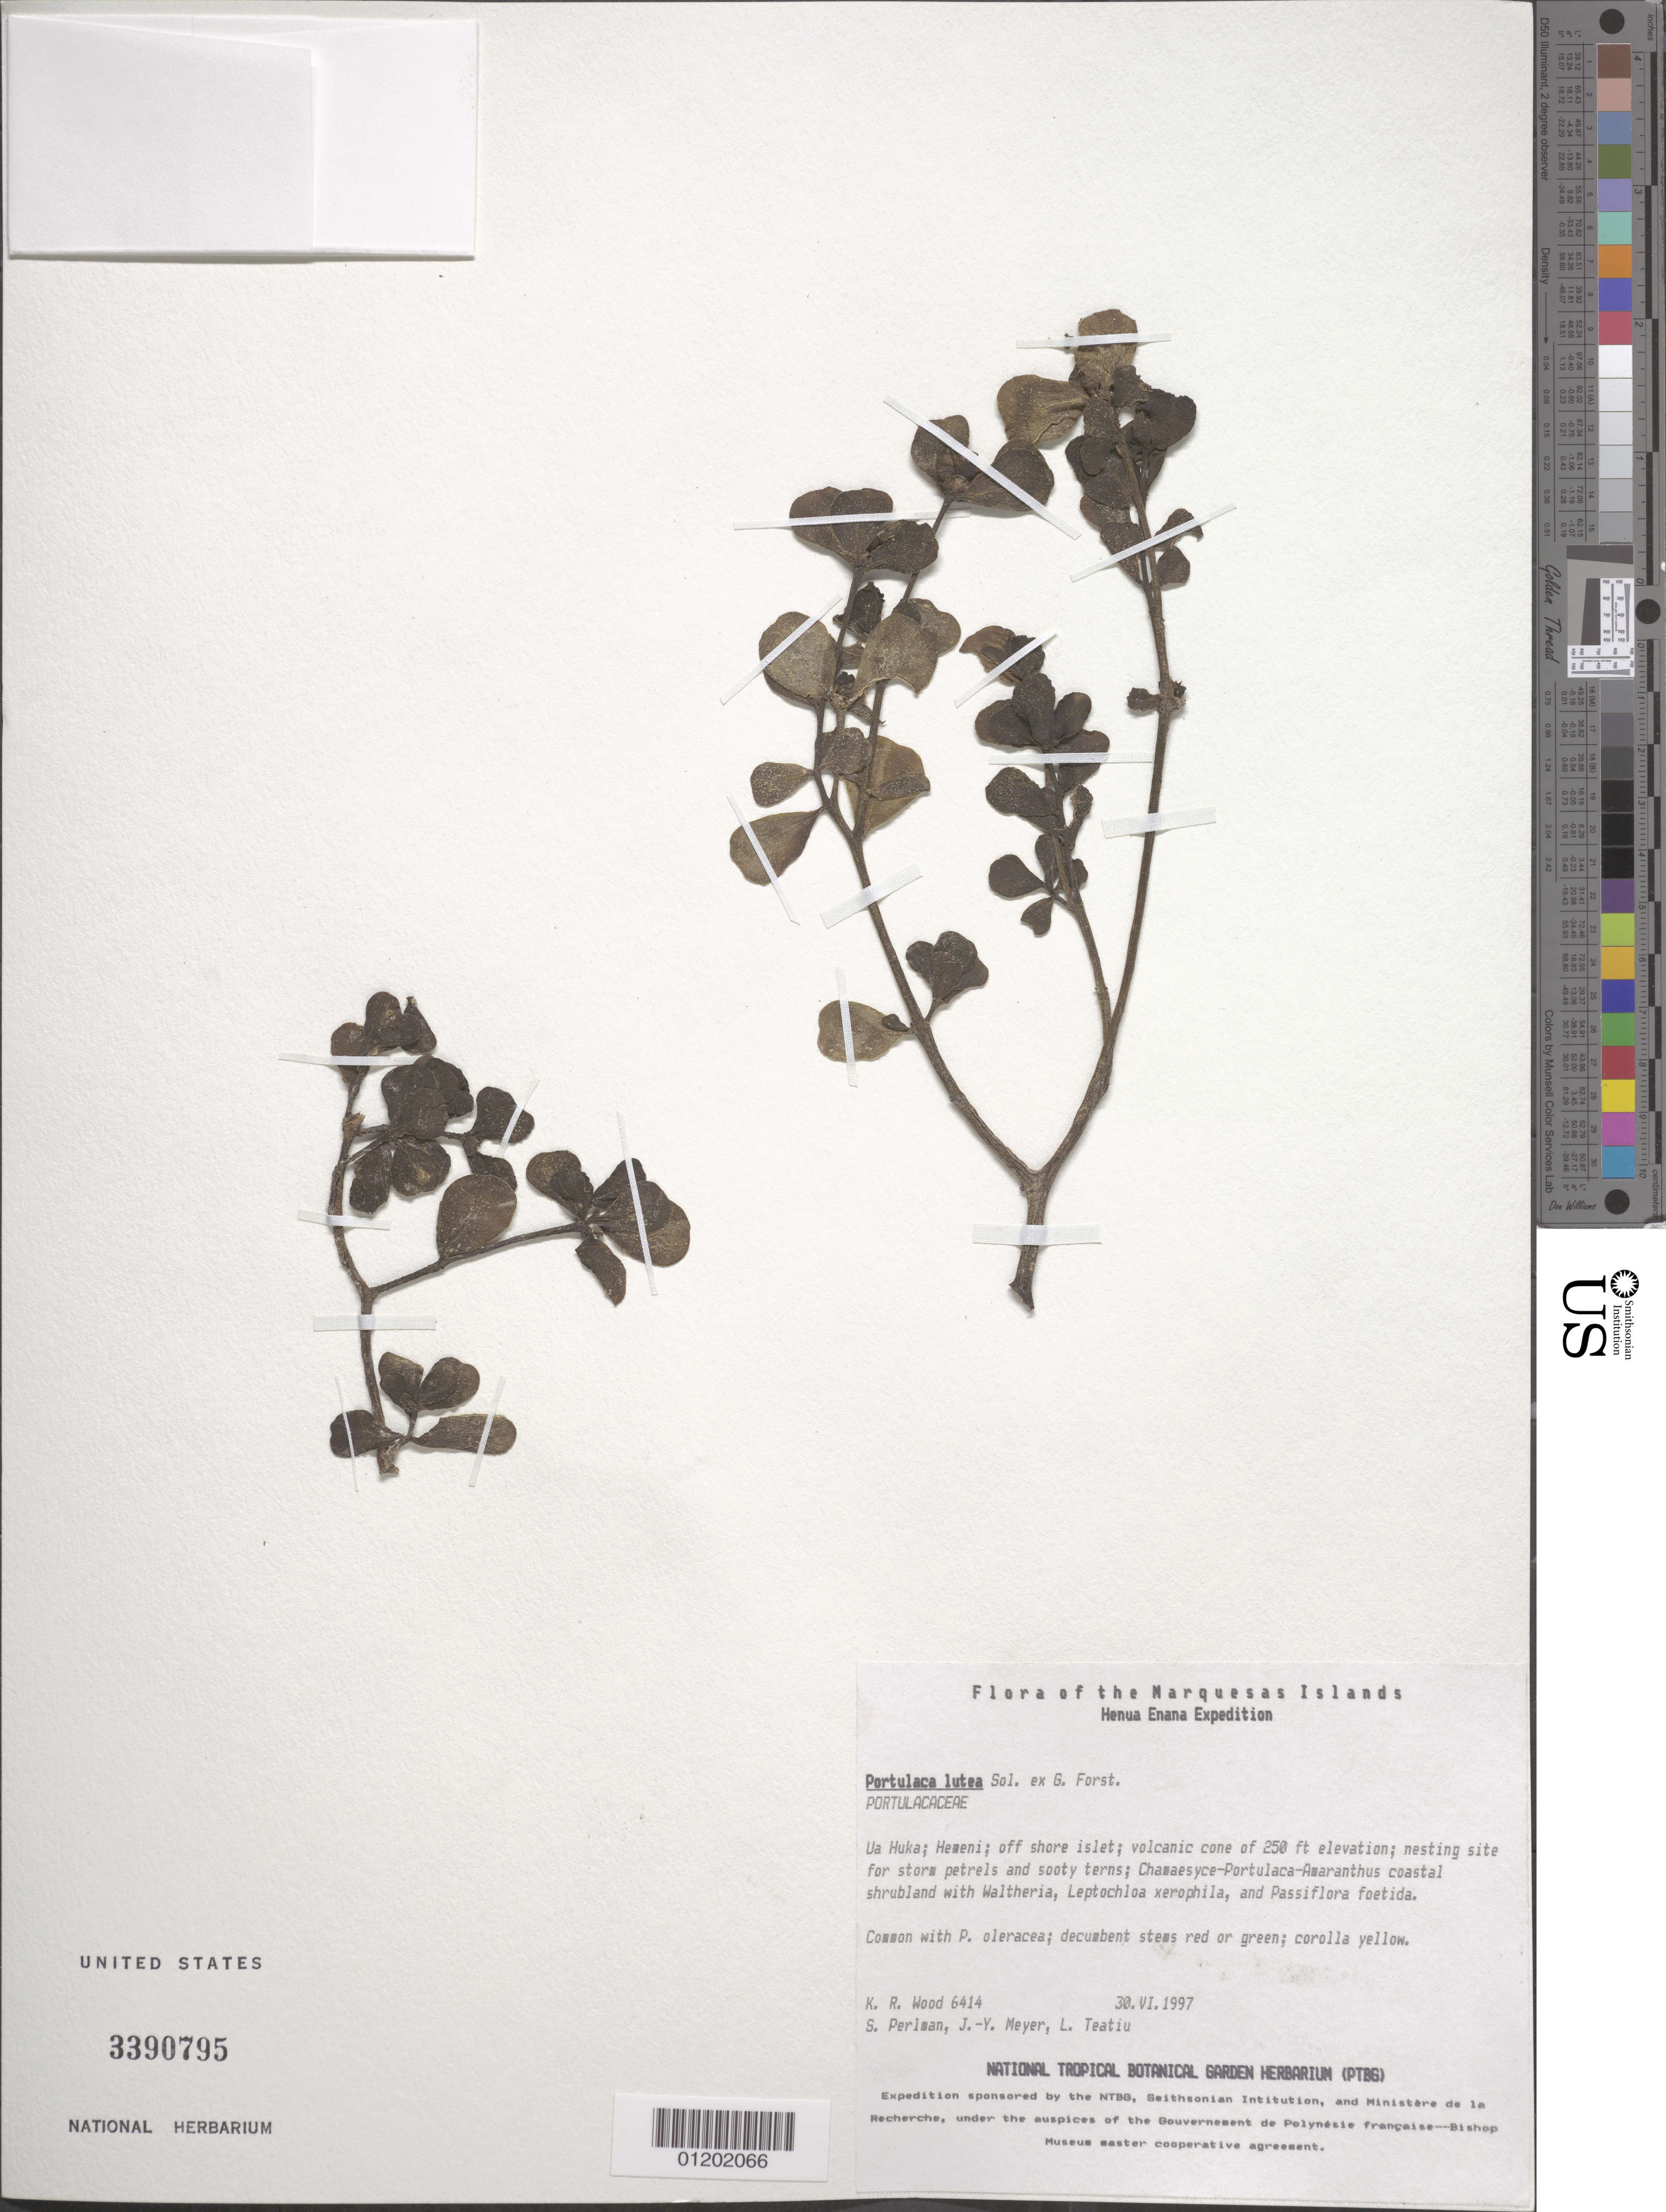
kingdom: Plantae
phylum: Tracheophyta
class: Magnoliopsida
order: Caryophyllales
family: Portulacaceae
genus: Portulaca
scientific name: Portulaca lutea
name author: Sol. ex G. Forst.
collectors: K. R. Wood, S. P. Perlman, J.-Y. Meyer & L. Teatiu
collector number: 6414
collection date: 1997-06-30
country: French Polynesia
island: Ua Huka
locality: Hemeni, off shore islet, volcanic cone of 250 ft elevation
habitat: Chamaesyce - Portulaca - Amaranthus coastal shrubland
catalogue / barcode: US 3390795